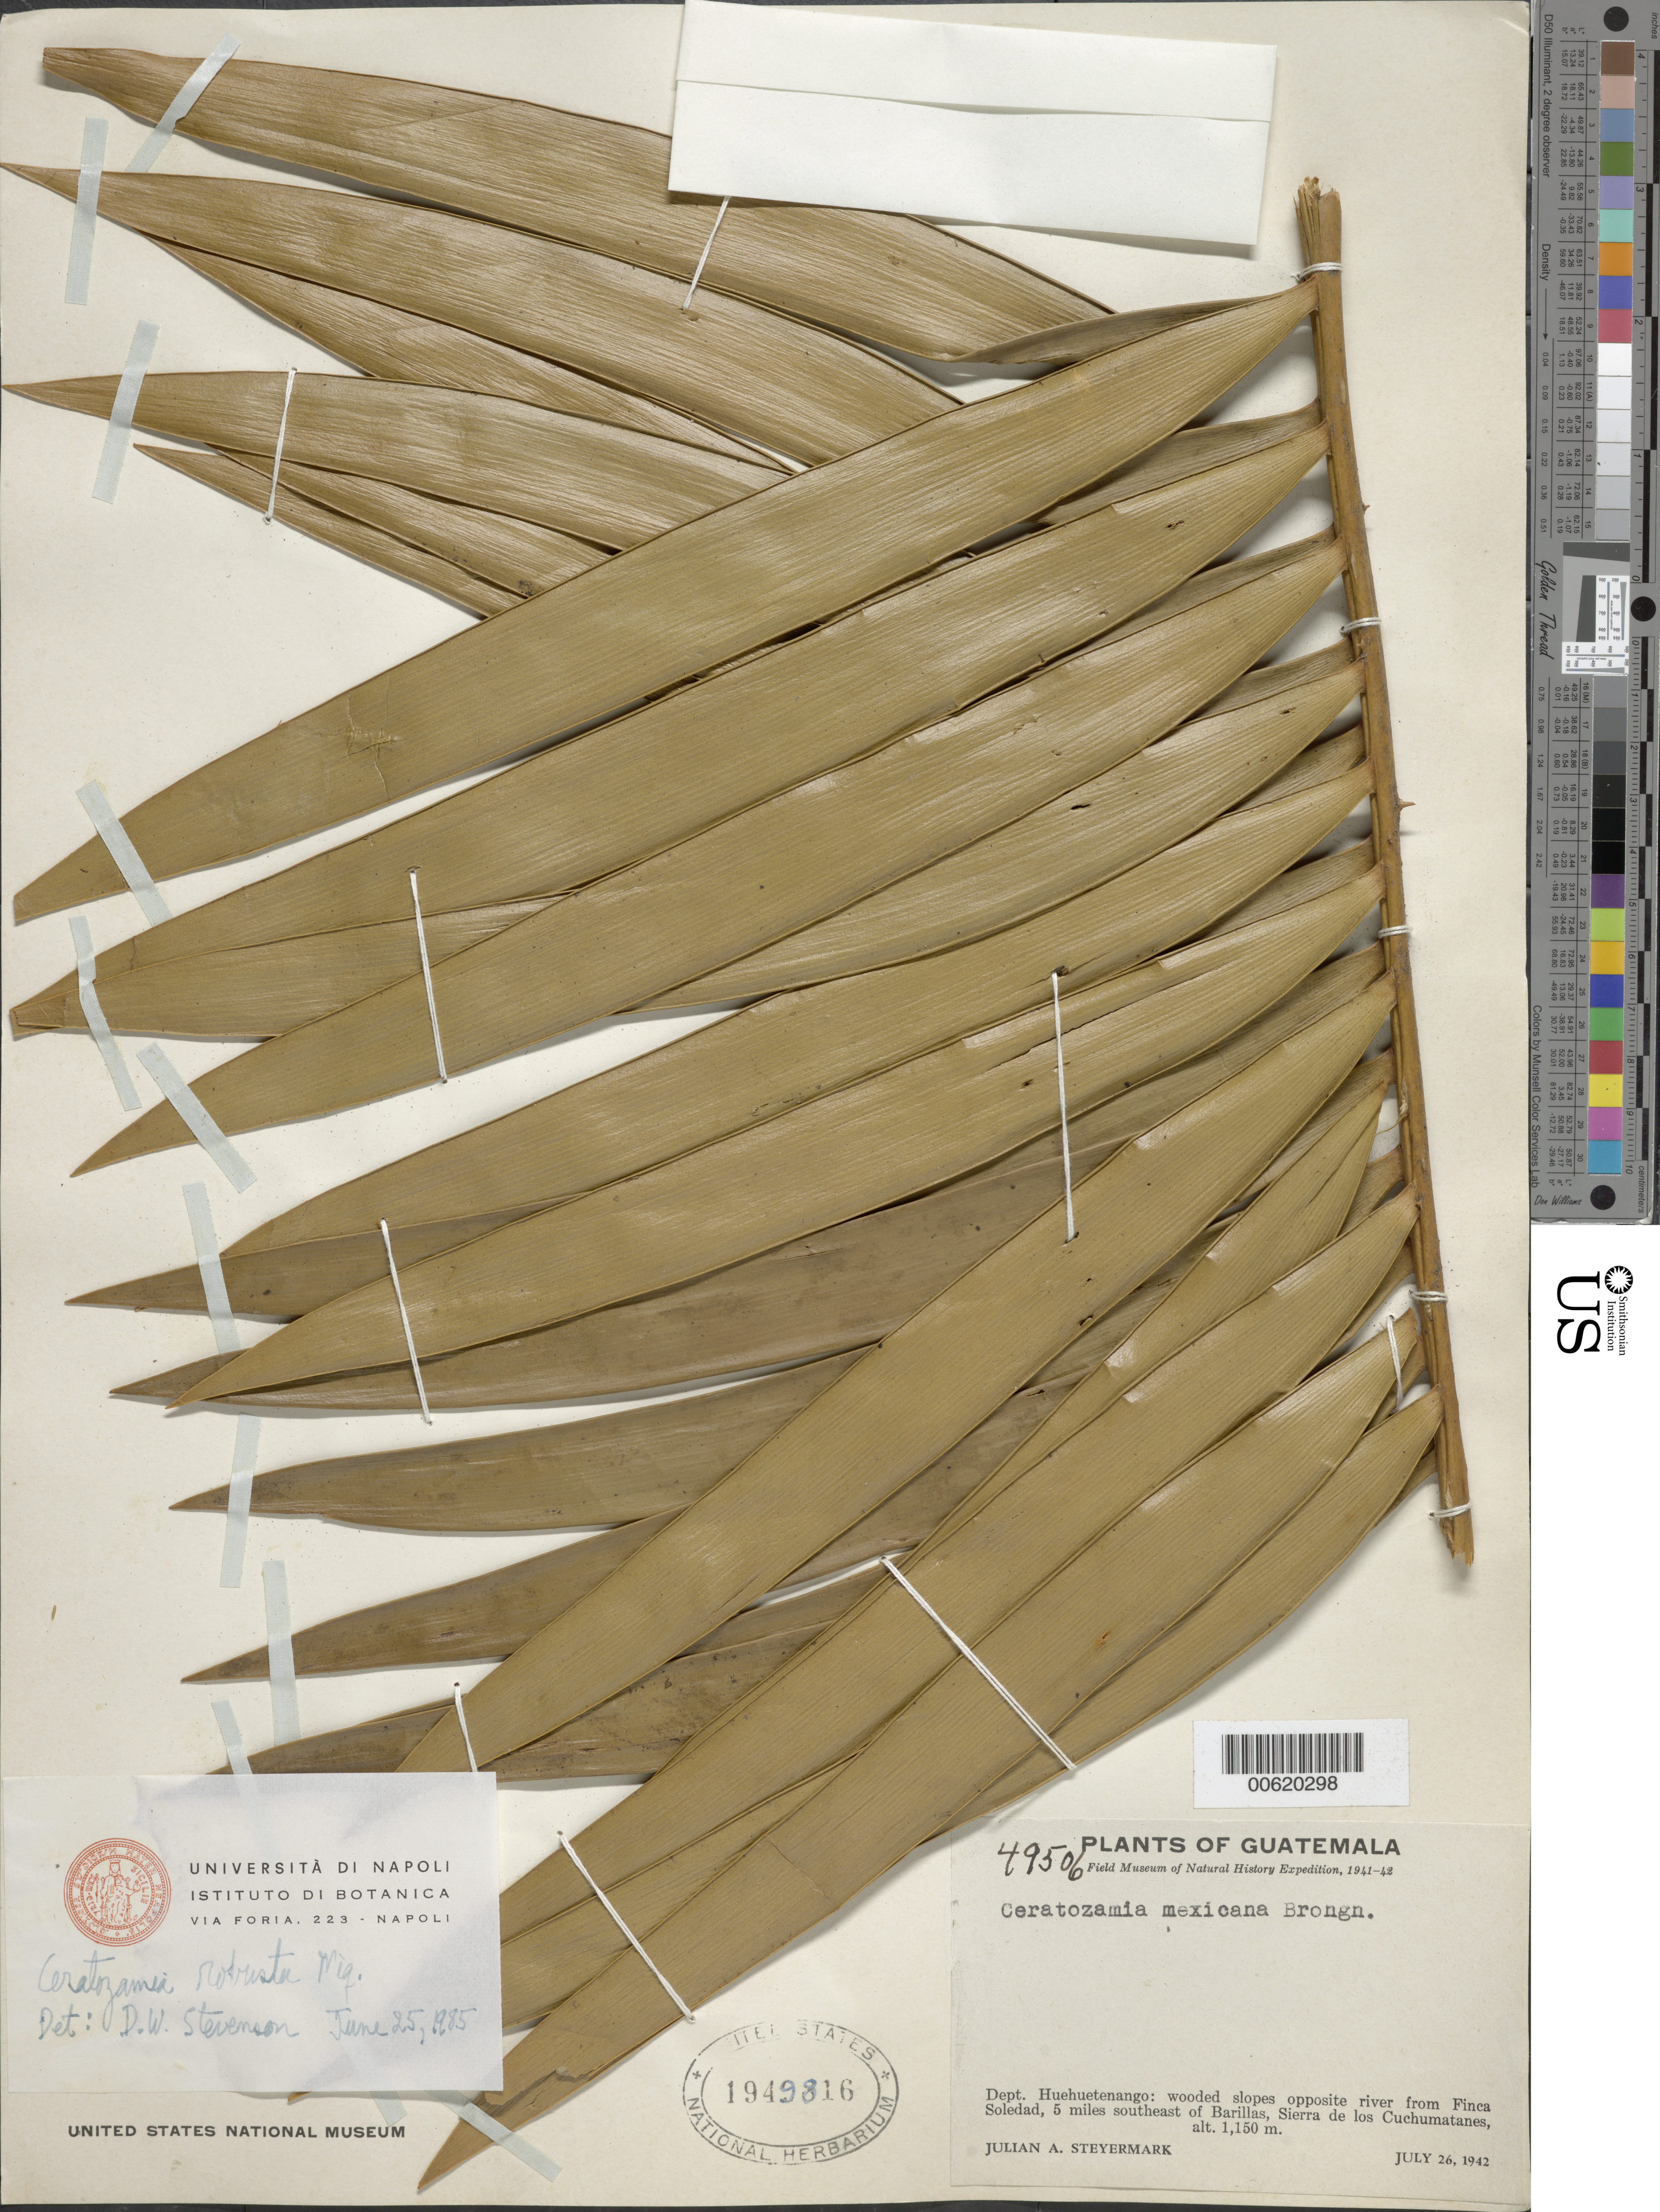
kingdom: Plantae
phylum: Tracheophyta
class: Cycadopsida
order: Cycadales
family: Zamiaceae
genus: Ceratozamia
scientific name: Ceratozamia robusta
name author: Miq.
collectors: J. Steyermark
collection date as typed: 26 Jul 1942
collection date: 1942-07-26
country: Guatemala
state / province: Huehuetenango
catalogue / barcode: US 1949816